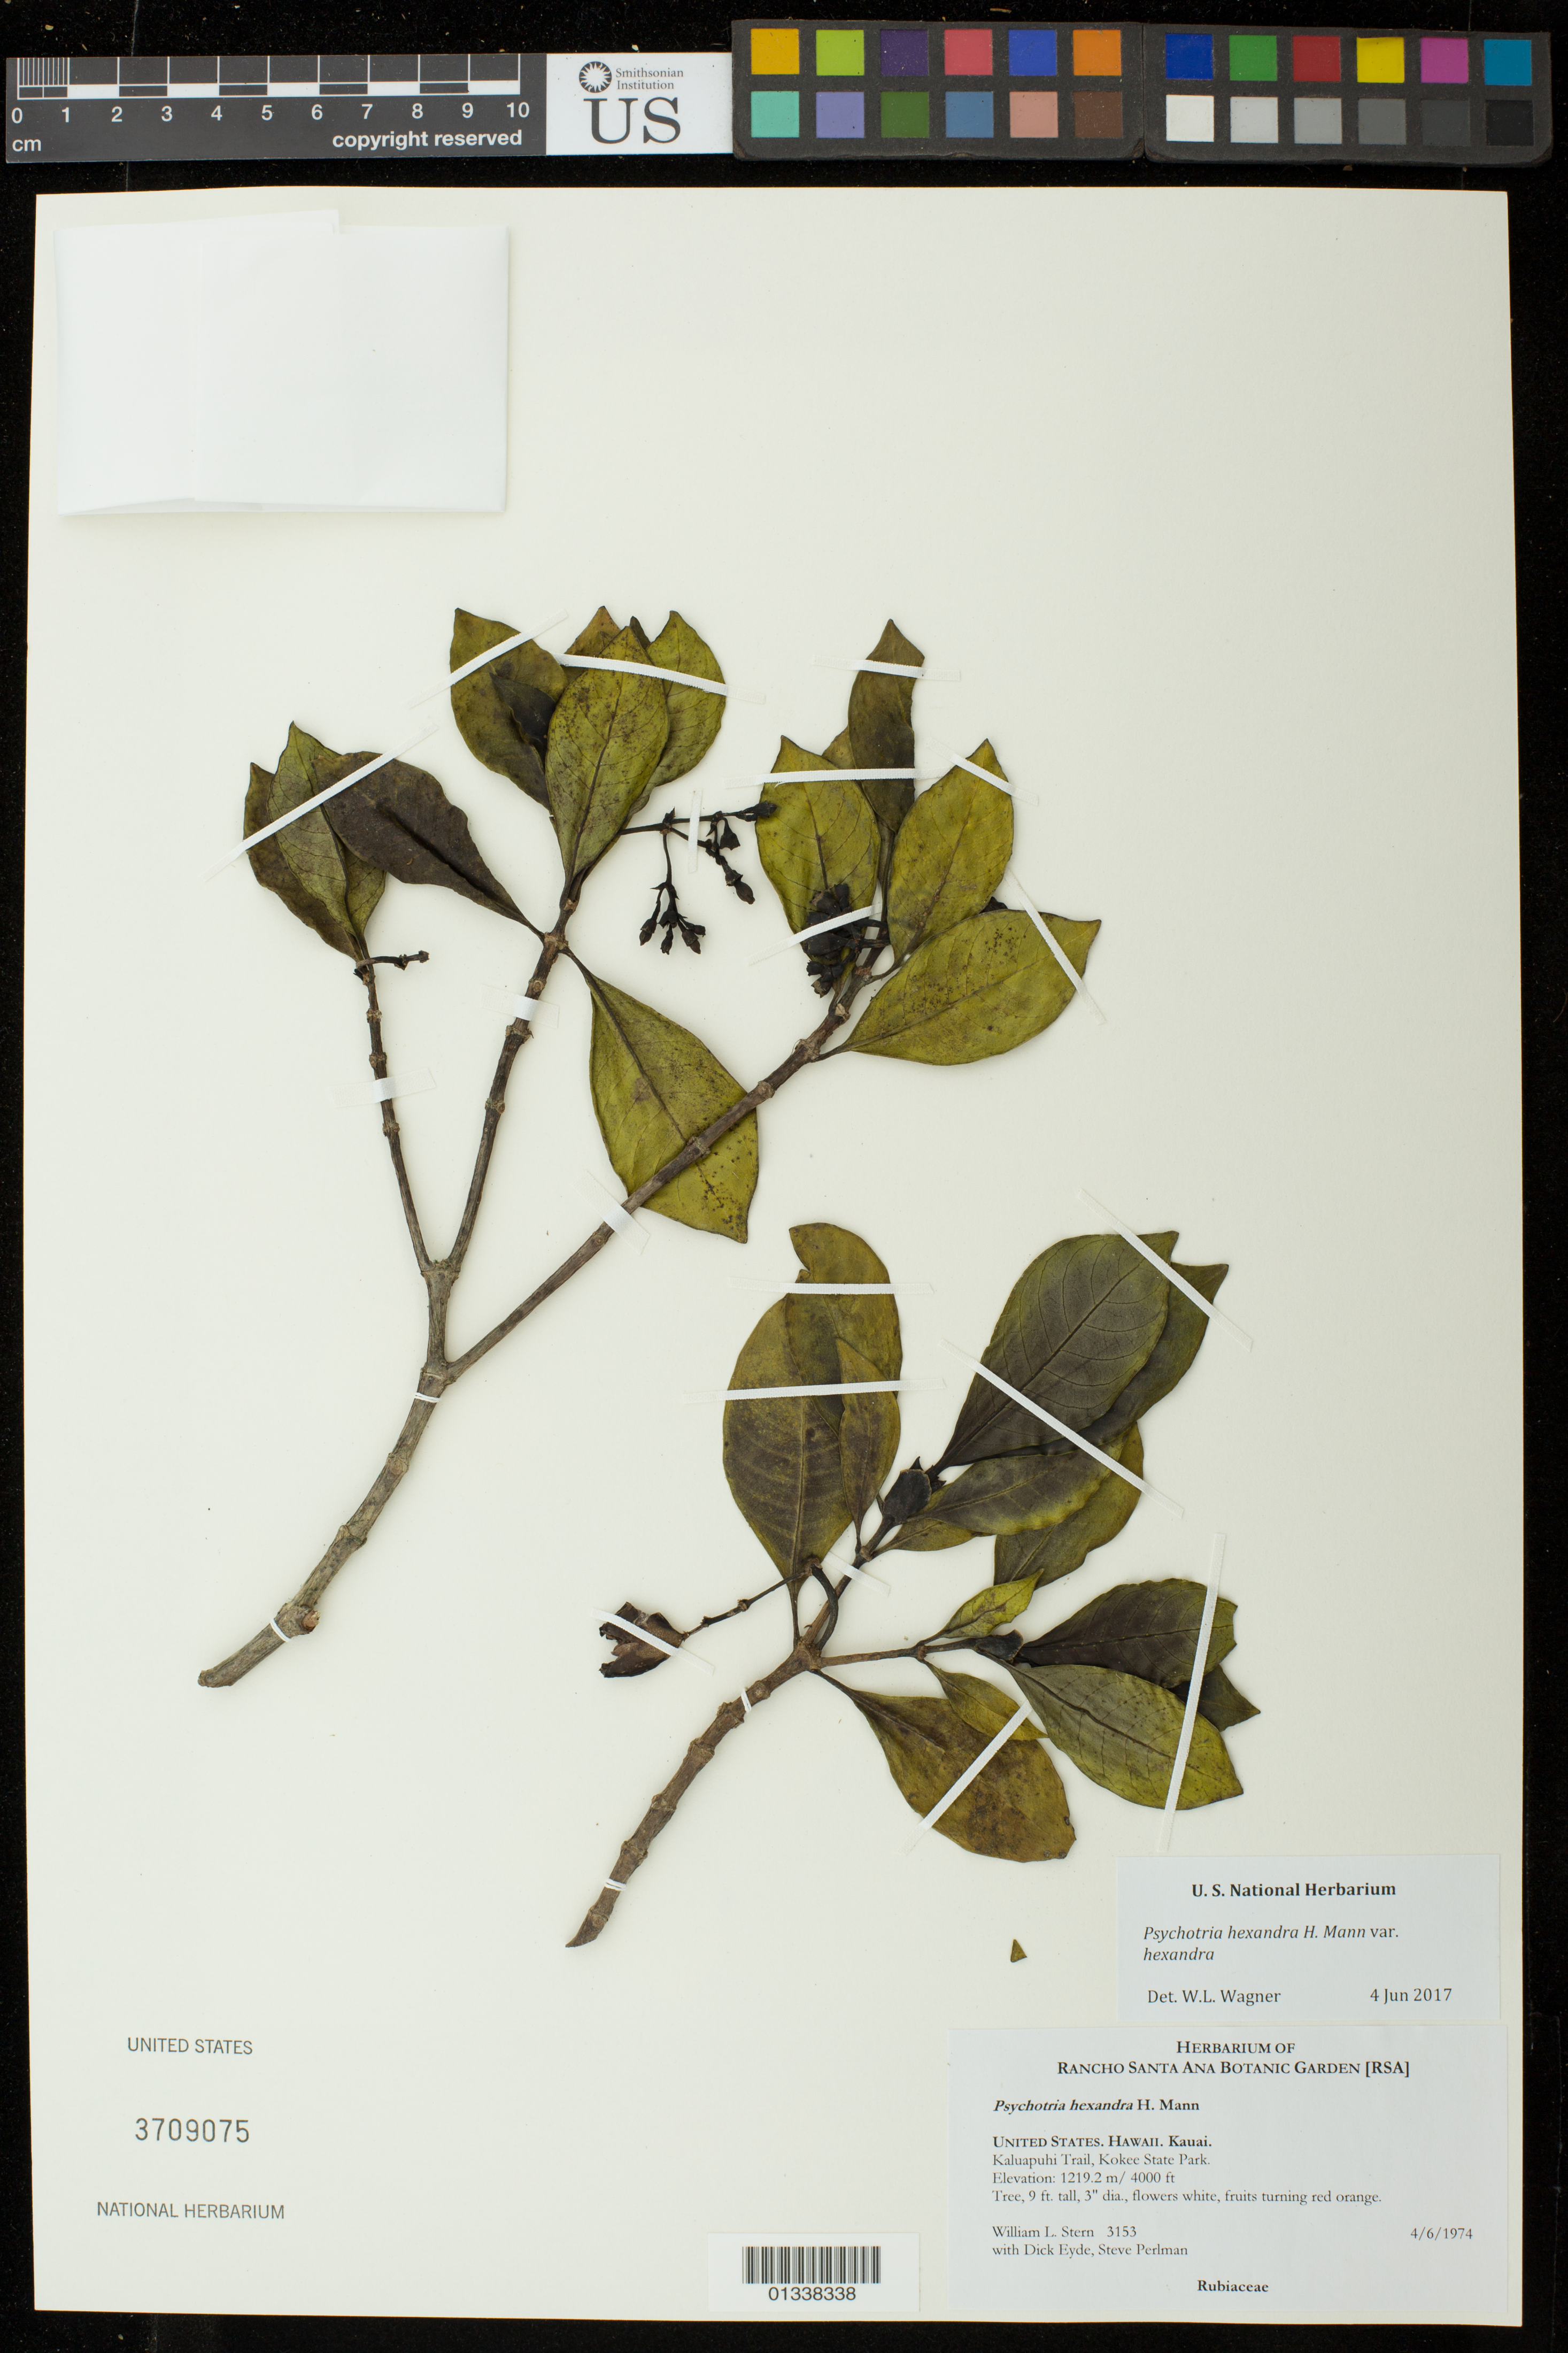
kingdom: Plantae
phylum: Tracheophyta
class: Magnoliopsida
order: Gentianales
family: Rubiaceae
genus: Psychotria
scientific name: Psychotria hexandra var. hexandra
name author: H. Mann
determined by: Wagner, W. L., (BOT), Smithsonian Institution - National Museum of Natural History (UNITED STATES)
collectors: W. L. Stern, R. H. Eyde & S. P. Perlman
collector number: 3153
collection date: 1974-04-06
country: United States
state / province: Hawaii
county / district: Kauai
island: Kaua'i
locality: Kaluapuhi Trail, Kokee State Park.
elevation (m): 1219.2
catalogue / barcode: US 3709075